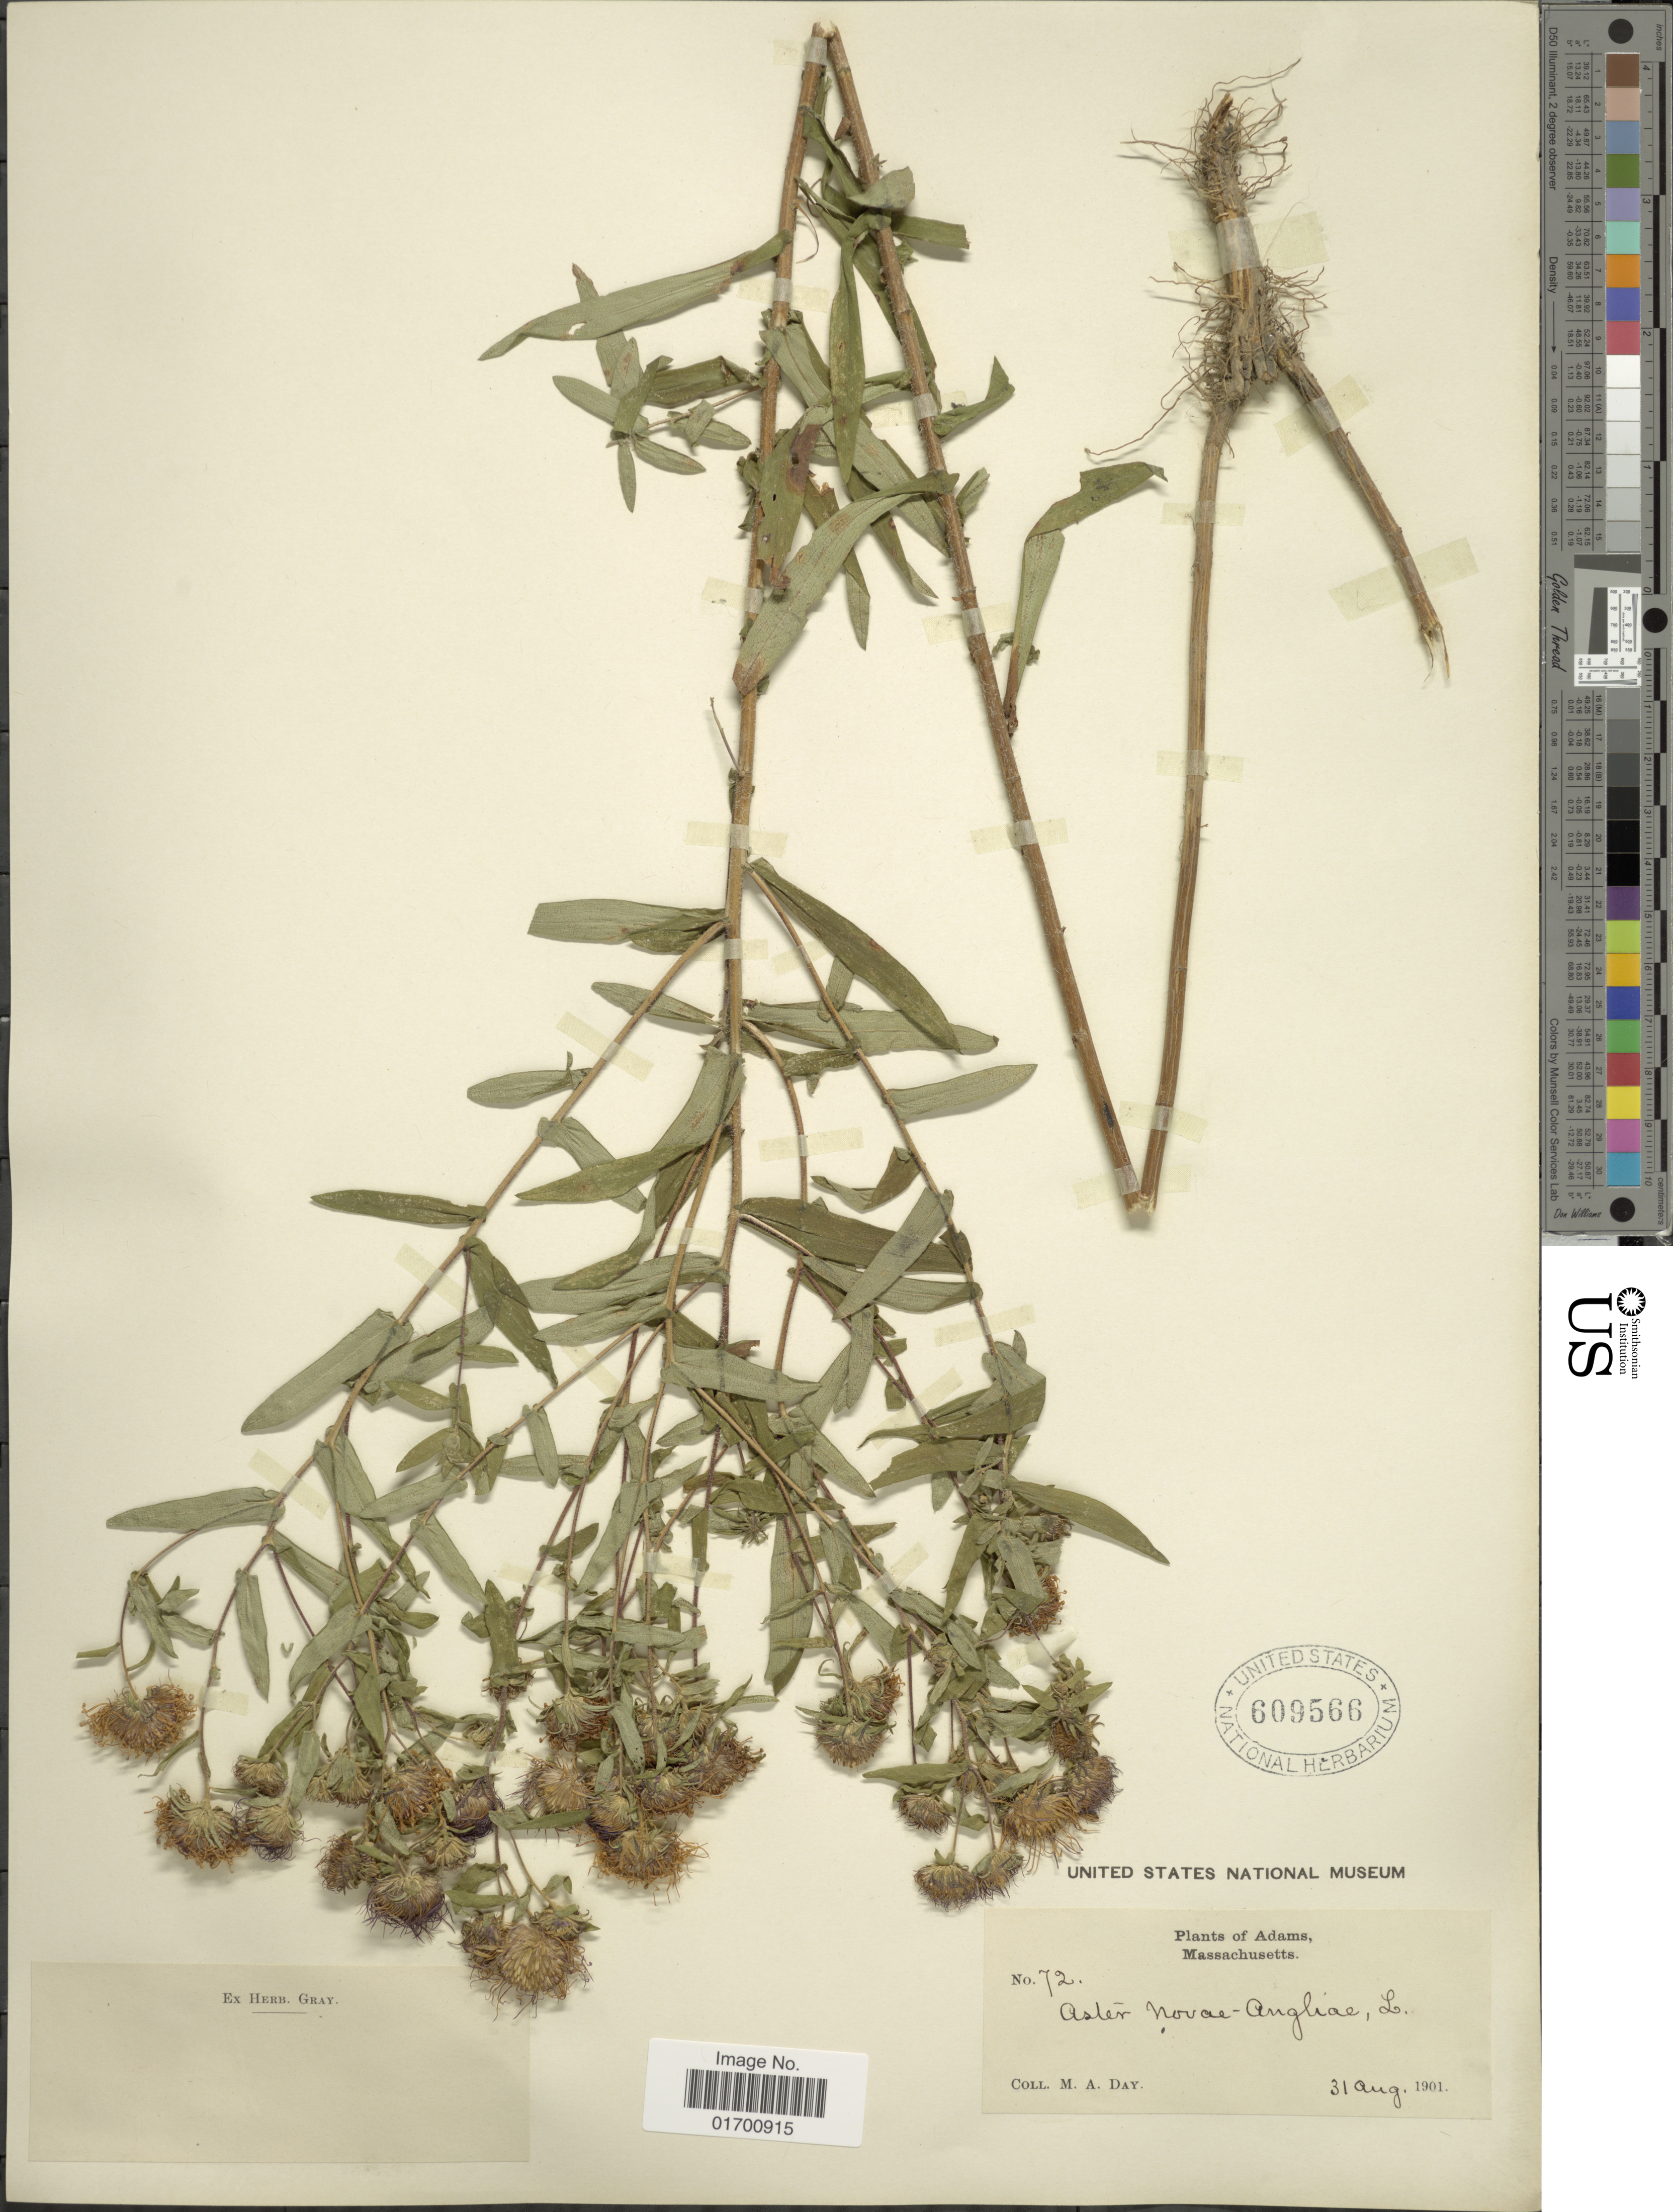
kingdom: Plantae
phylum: Tracheophyta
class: Magnoliopsida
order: Asterales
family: Asteraceae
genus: Symphyotrichum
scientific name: Symphyotrichum novae-angliae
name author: (L.) G.L. Nesom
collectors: M. Day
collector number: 72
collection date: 1901-08-31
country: United States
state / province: Massachusetts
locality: Adams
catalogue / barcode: US 609566